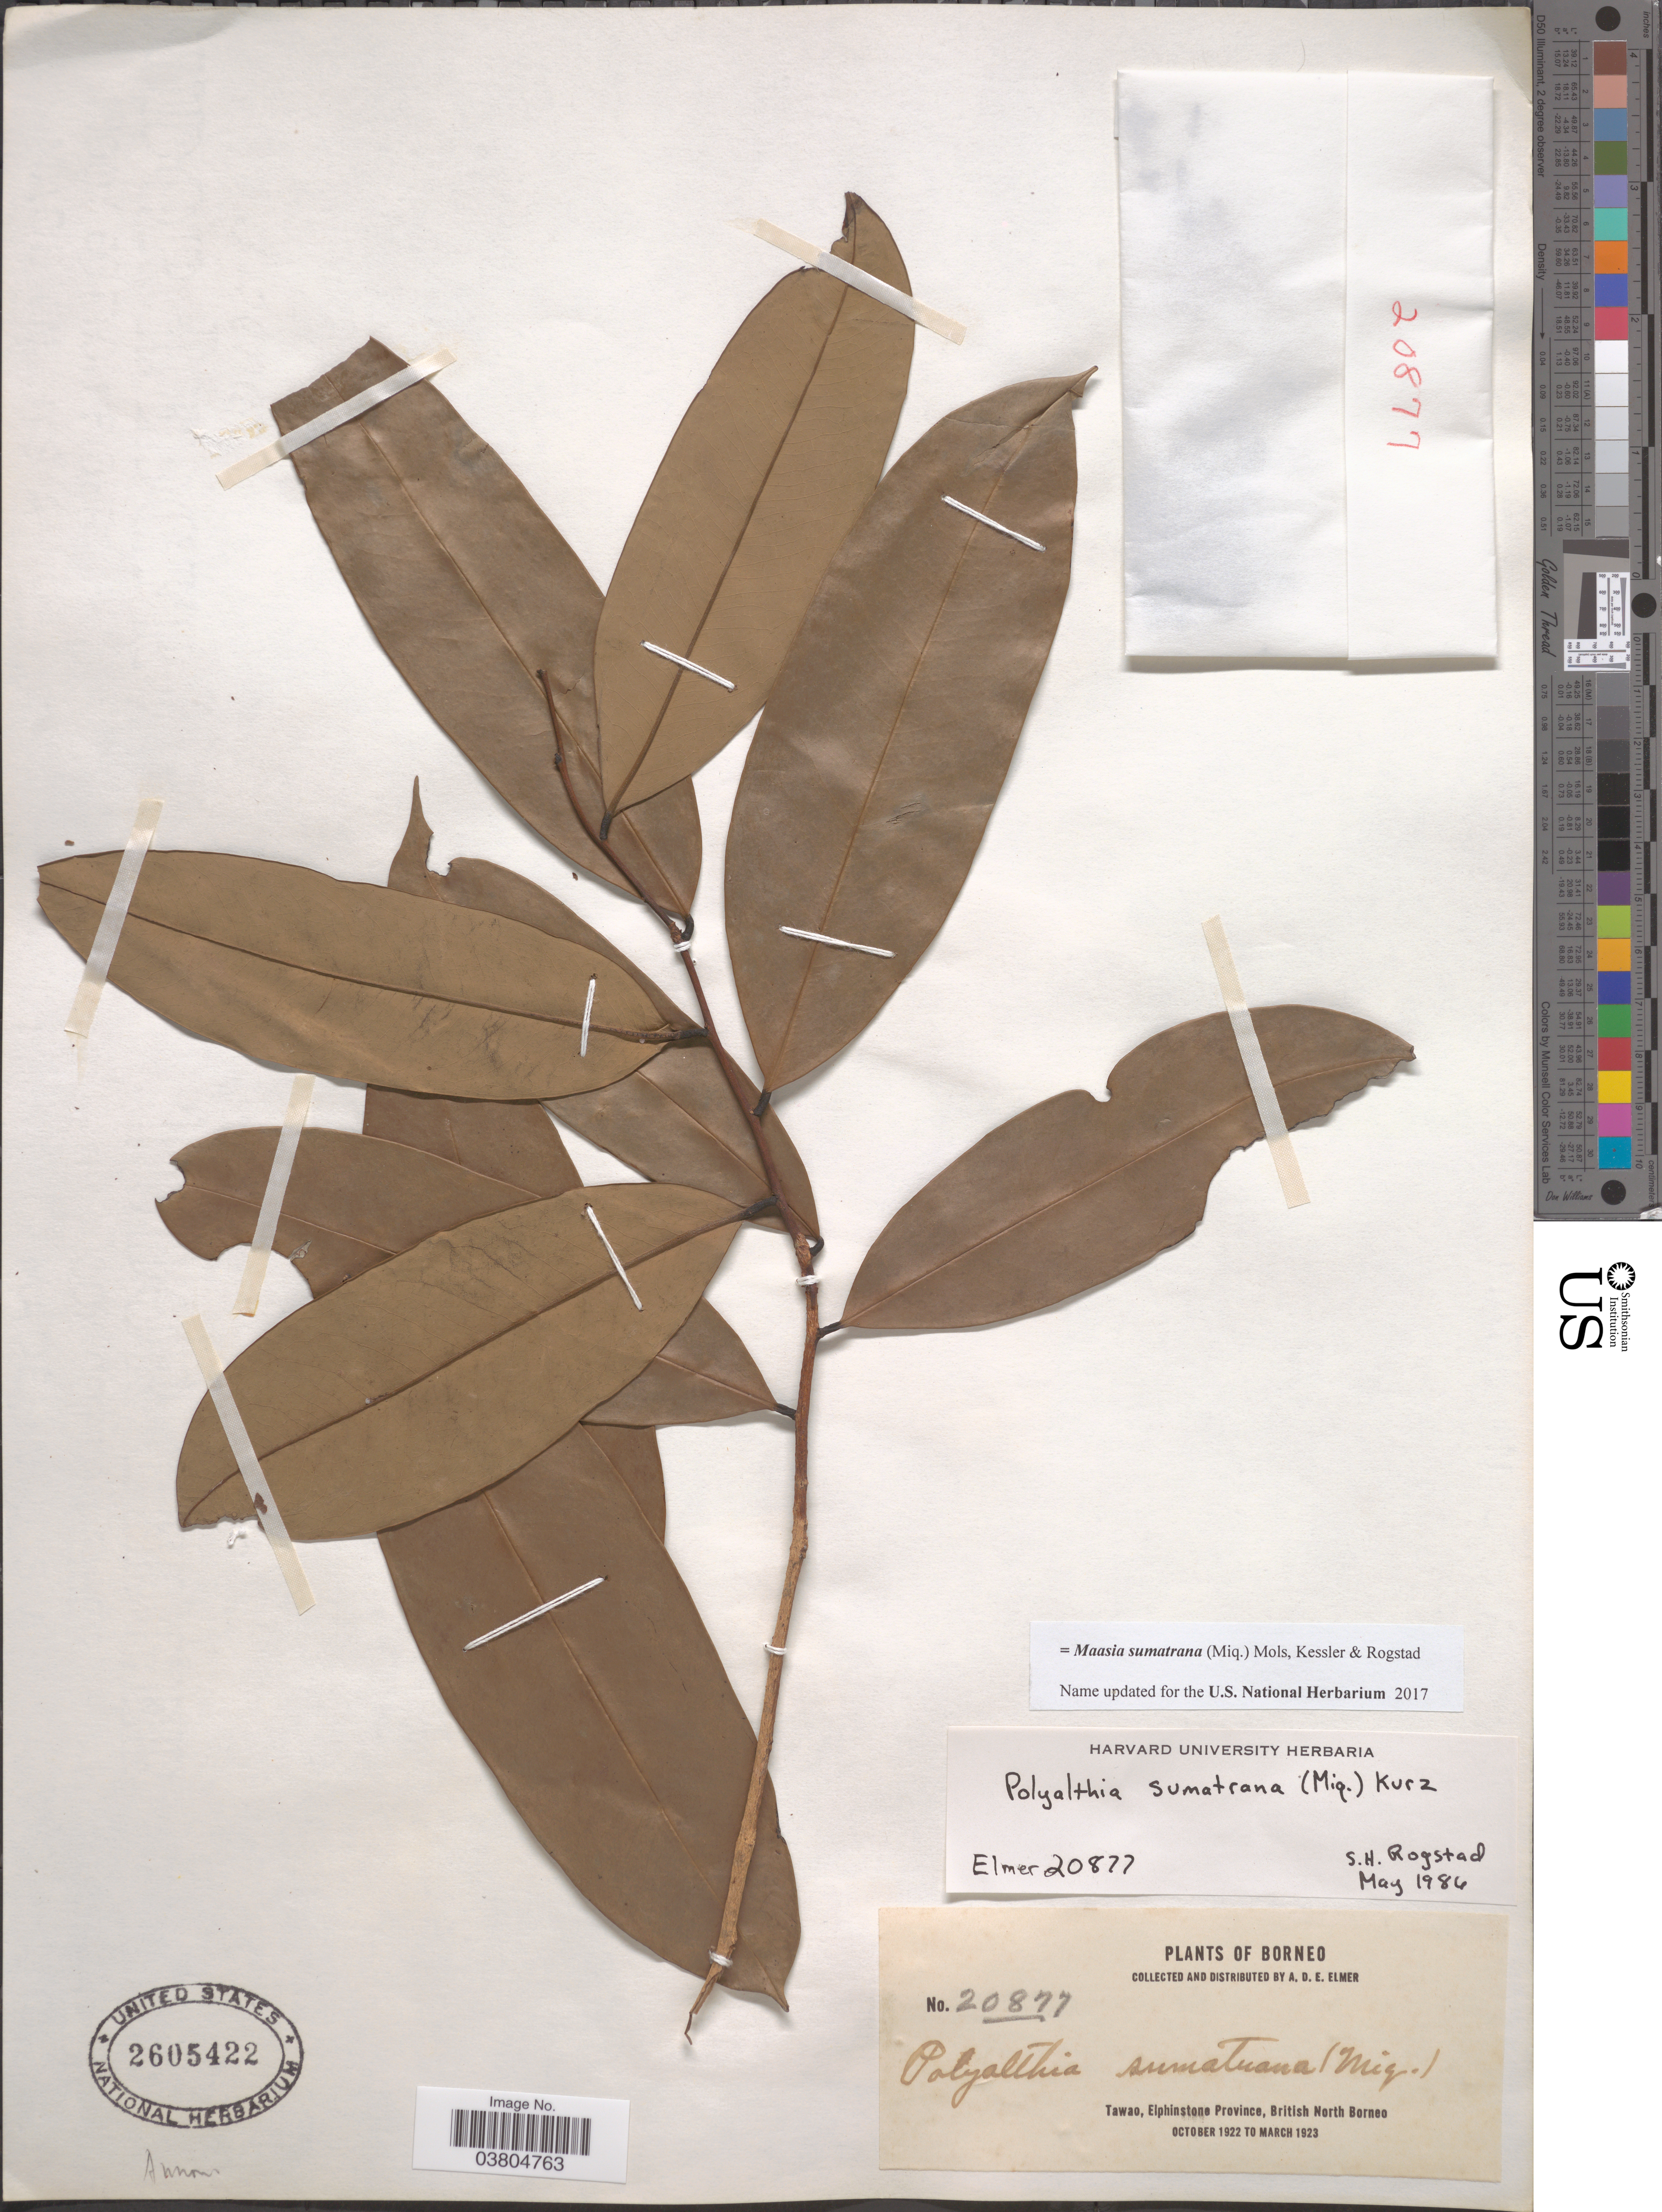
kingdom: Plantae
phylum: Tracheophyta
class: Magnoliopsida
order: Magnoliales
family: Annonaceae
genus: Maasia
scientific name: Maasia sumatrana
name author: (Miq.) Mols et al.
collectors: A. D. E. Elmer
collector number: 20877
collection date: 1922-10/1923-03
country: Malaysia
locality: Borneo. Tawao, Elphinstone Province, British North Borneo.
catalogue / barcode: US 2605422